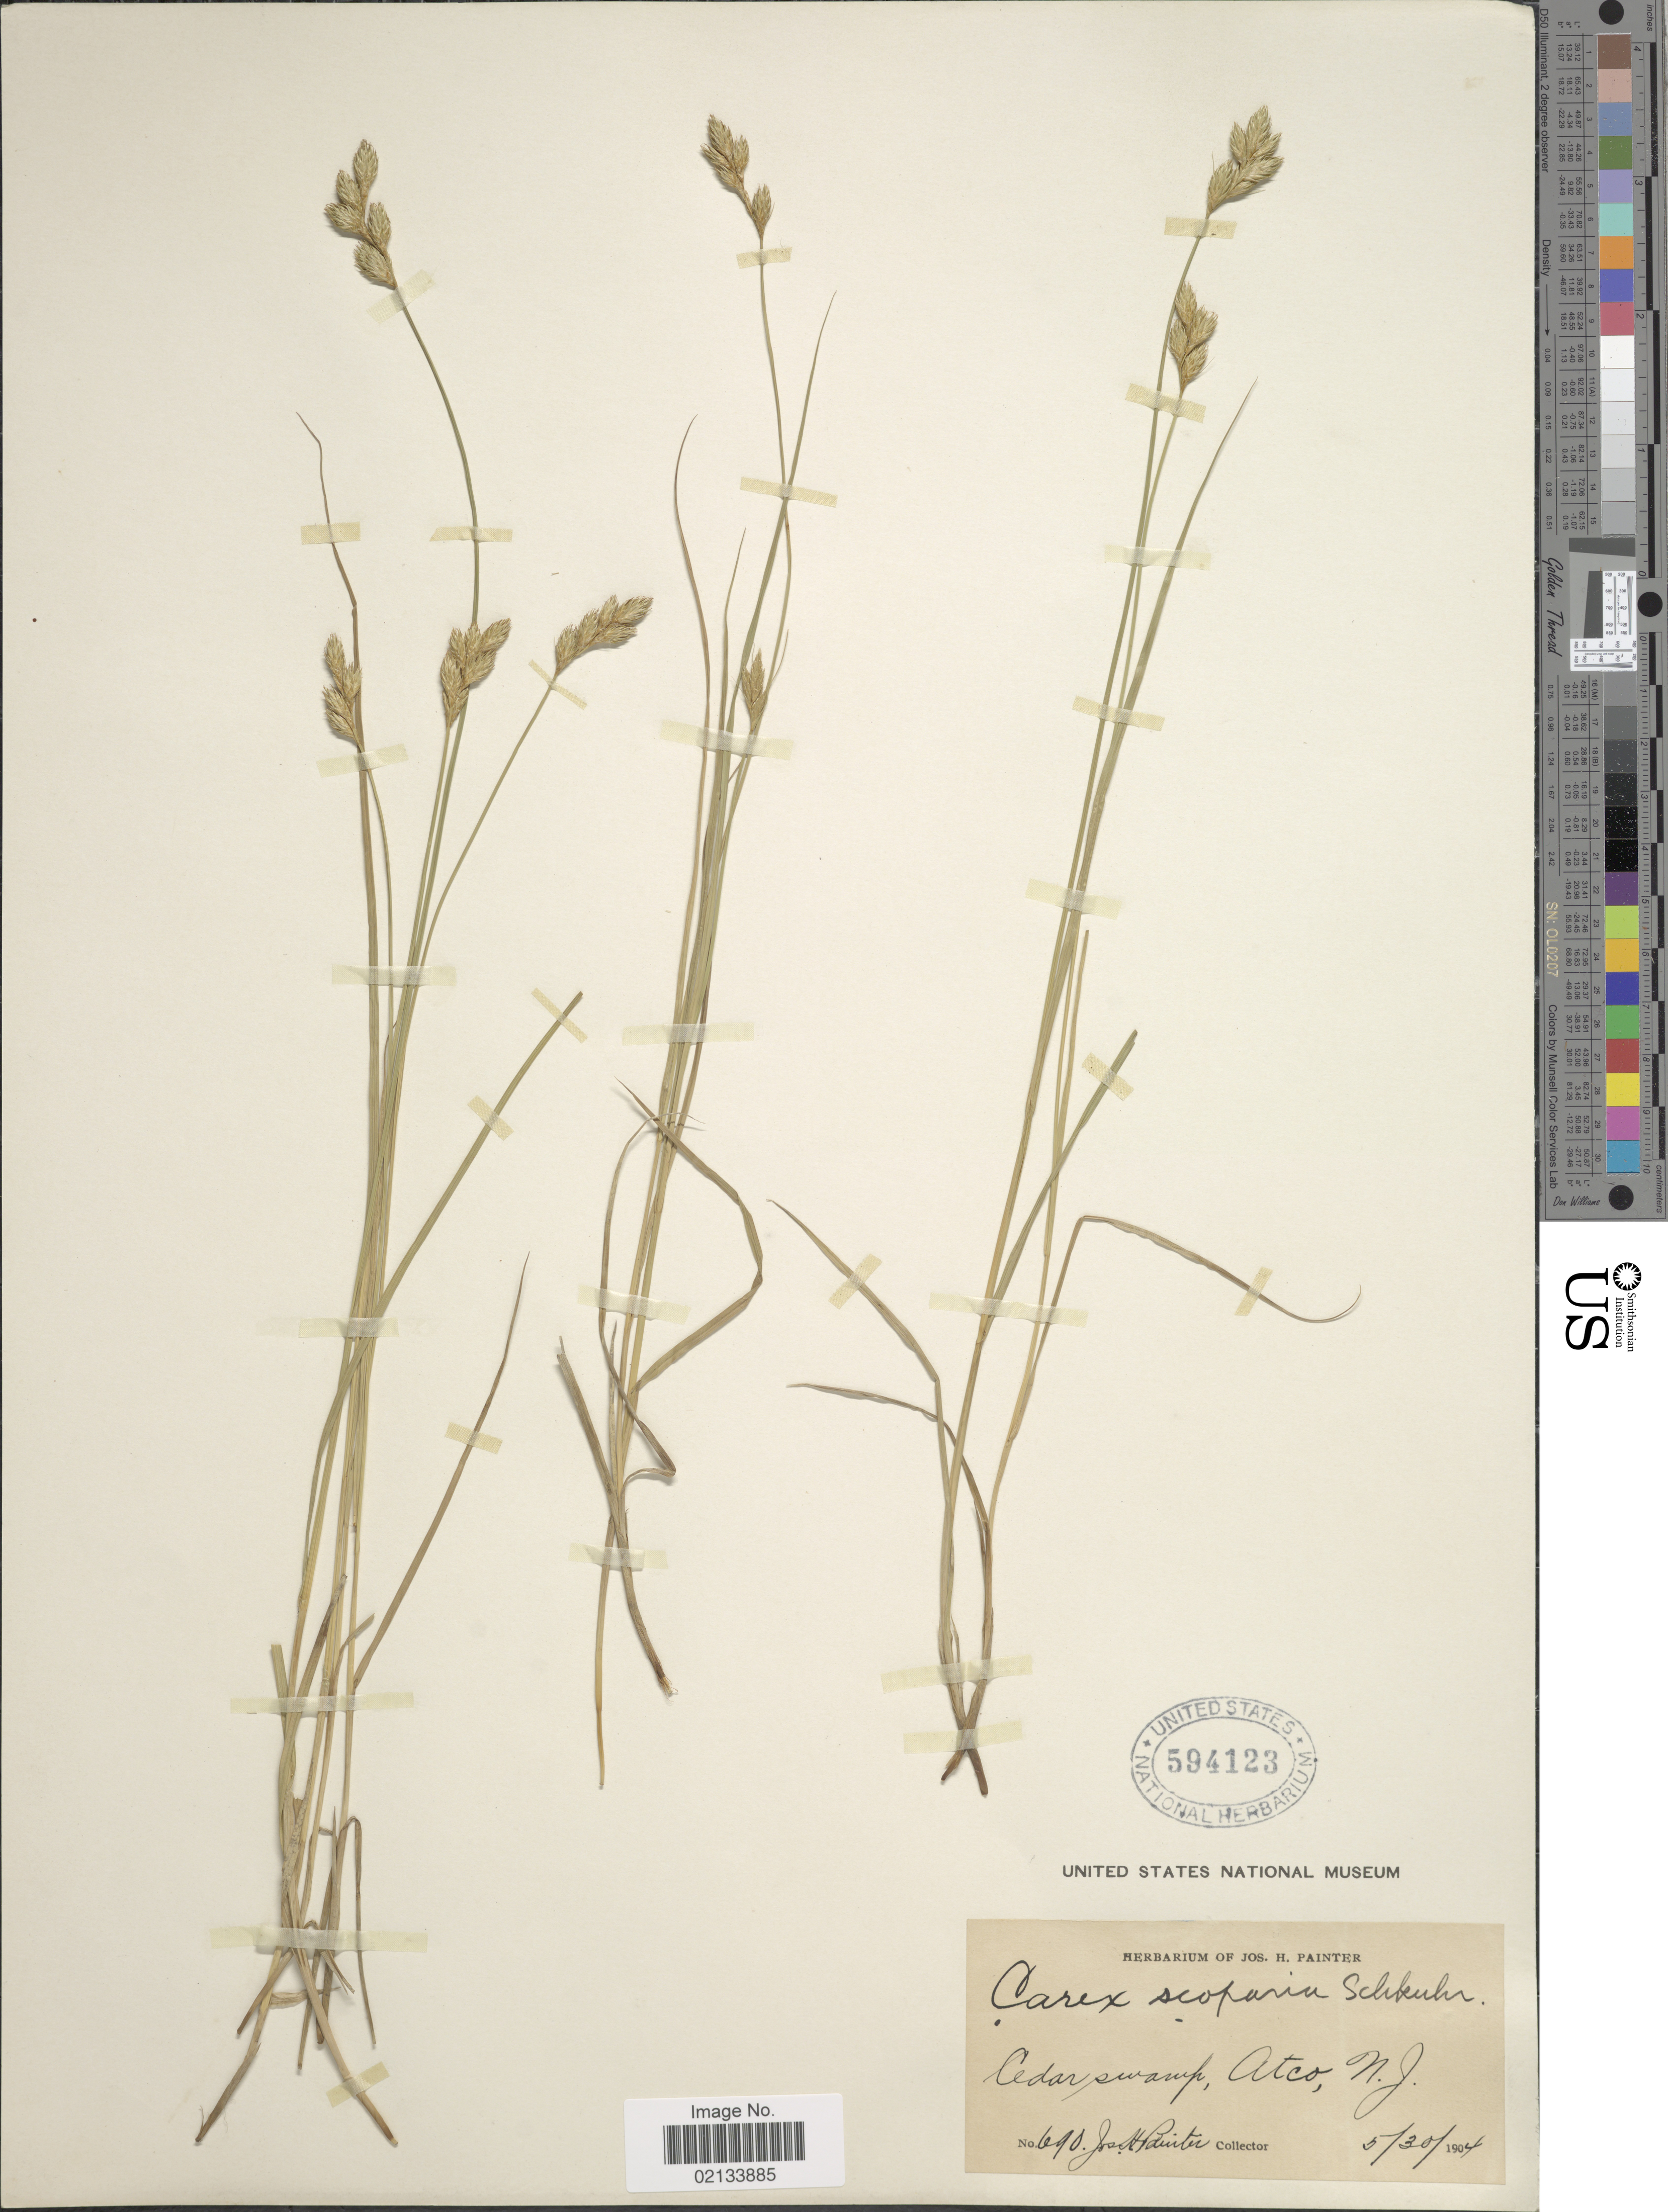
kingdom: Plantae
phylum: Tracheophyta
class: Liliopsida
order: Poales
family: Cyperaceae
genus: Carex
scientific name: Carex scoparia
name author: Schkuhr ex Willd.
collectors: J. H. Painter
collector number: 690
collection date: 1904-05-30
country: United States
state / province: New Jersey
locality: Cedar swamp, Atco.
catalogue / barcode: US 594123